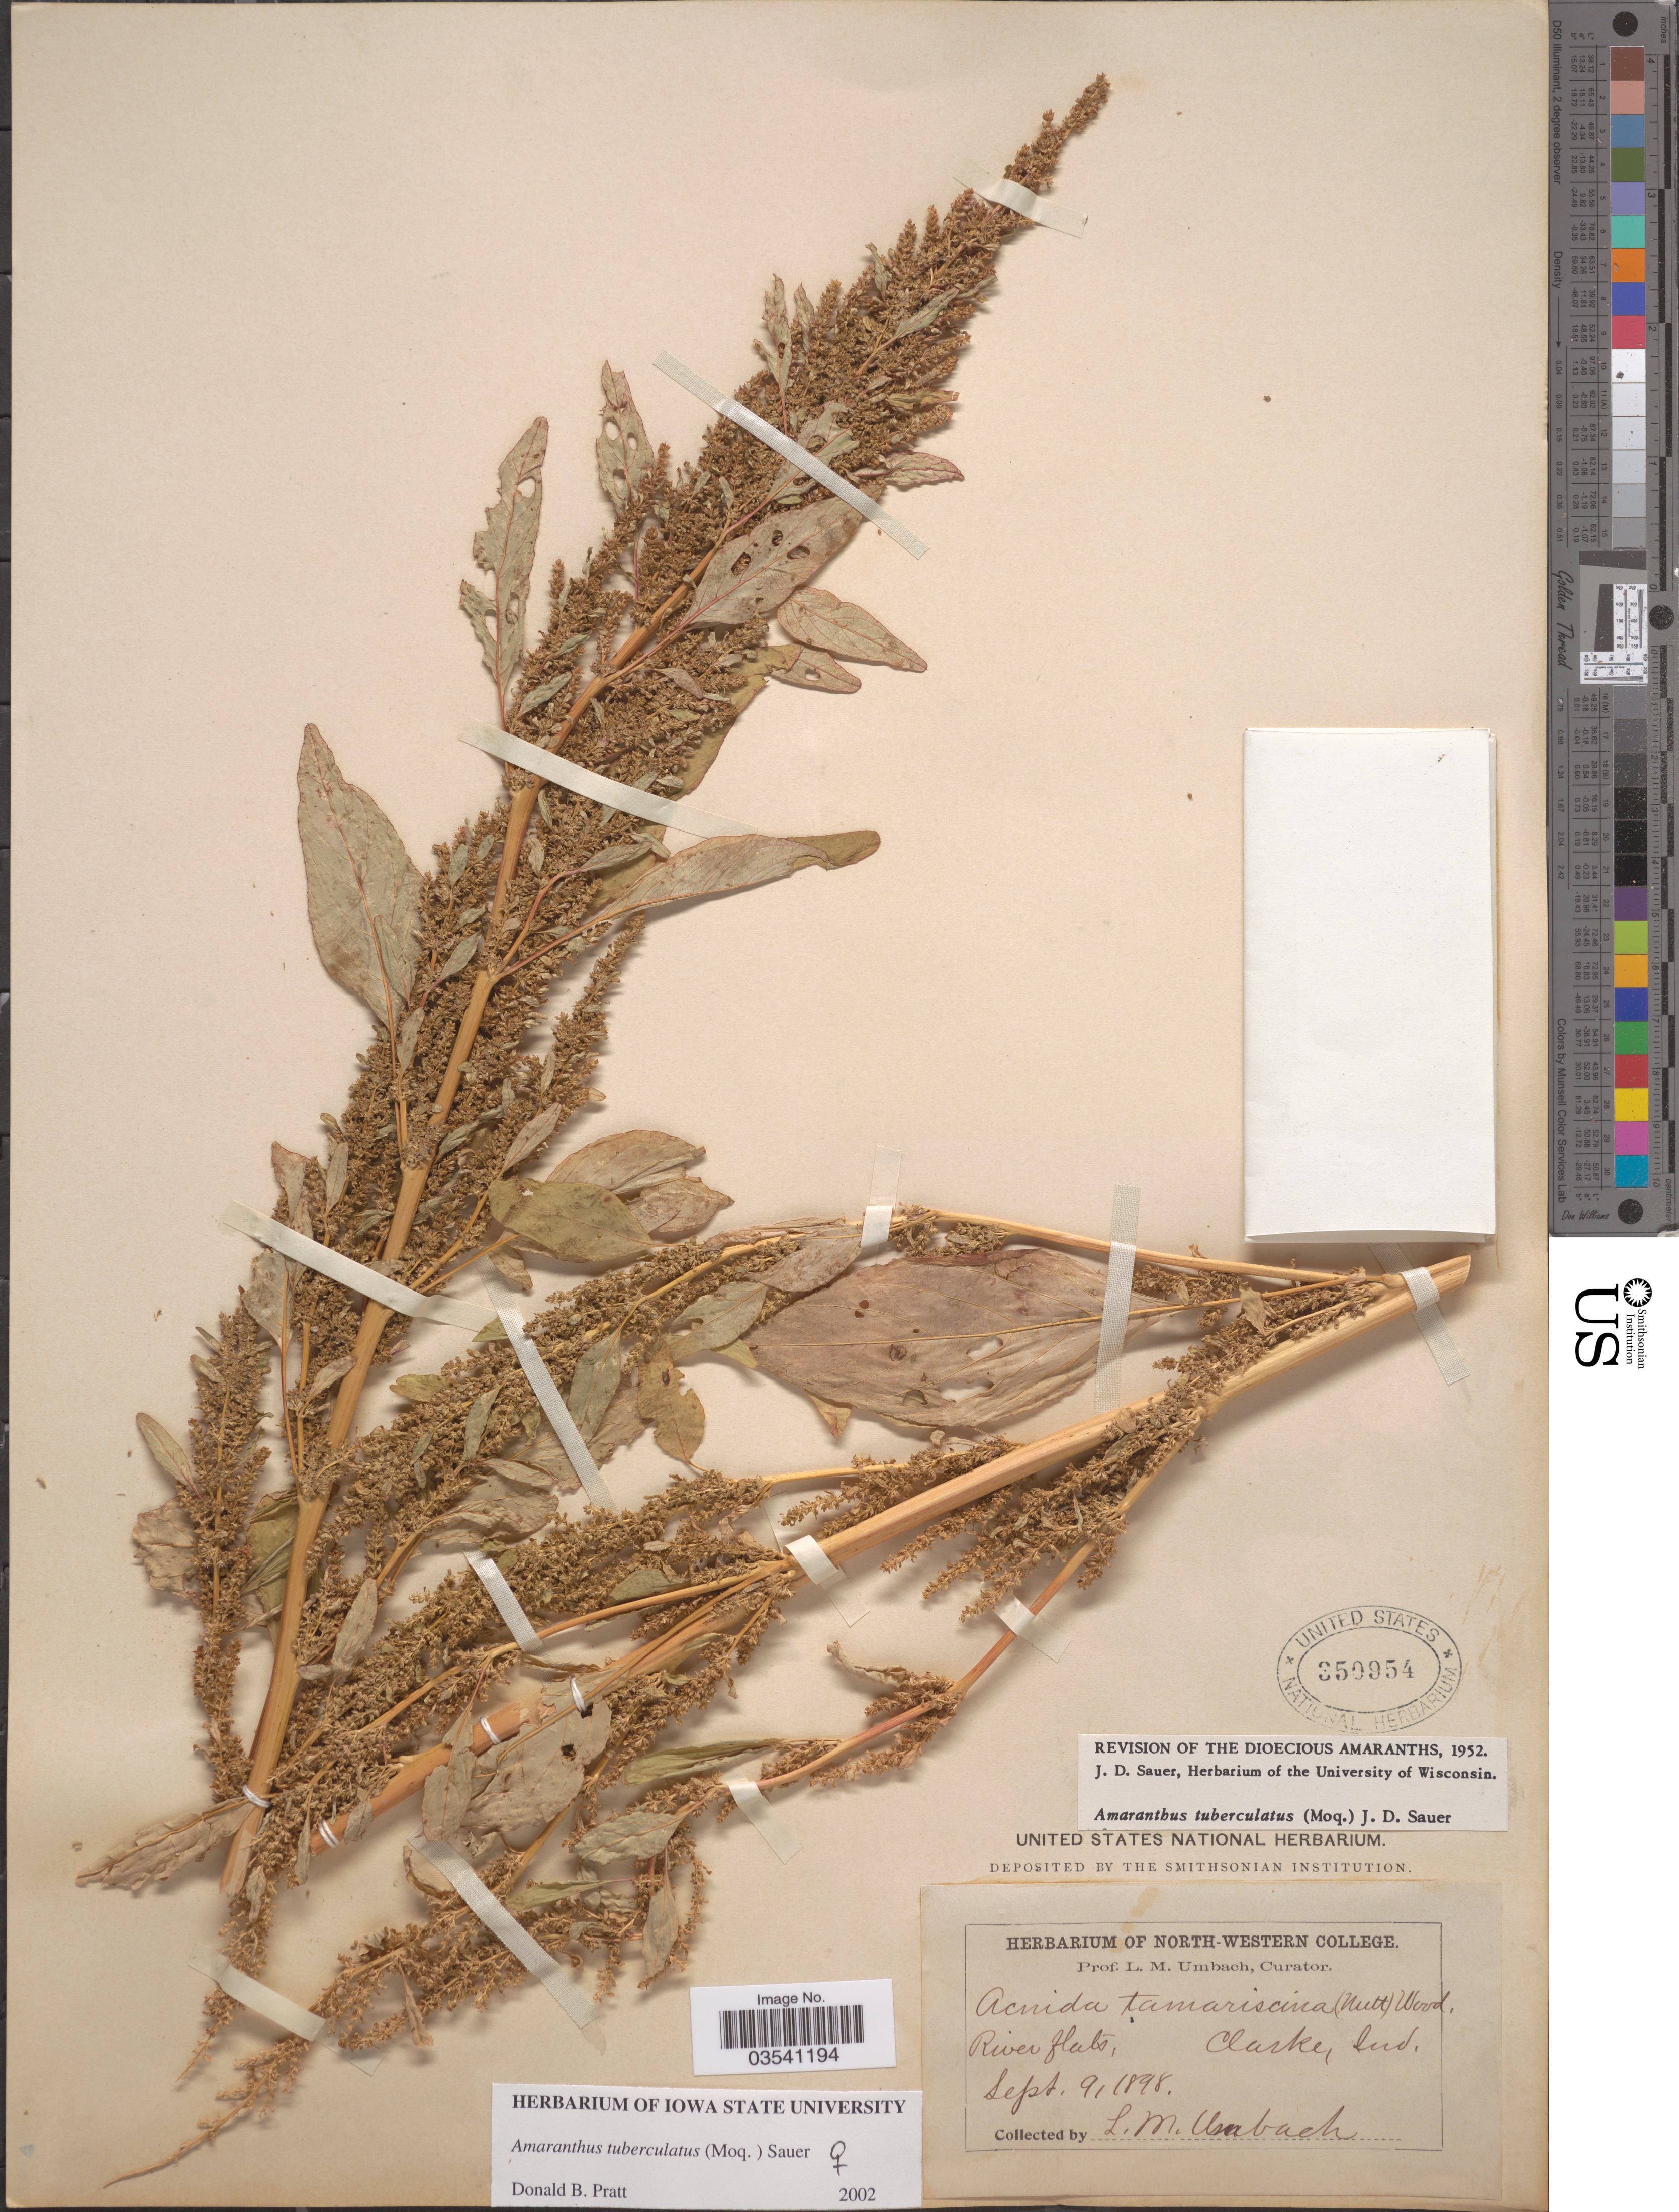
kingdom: Plantae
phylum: Tracheophyta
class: Magnoliopsida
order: Caryophyllales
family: Amaranthaceae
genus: Amaranthus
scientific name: Amaranthus tuberculatus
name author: (Moq.) J.D. Sauer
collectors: L. M. Umbach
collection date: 1898-09-09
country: United States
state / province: Indiana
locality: River flats, Clarke.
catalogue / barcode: US 350954